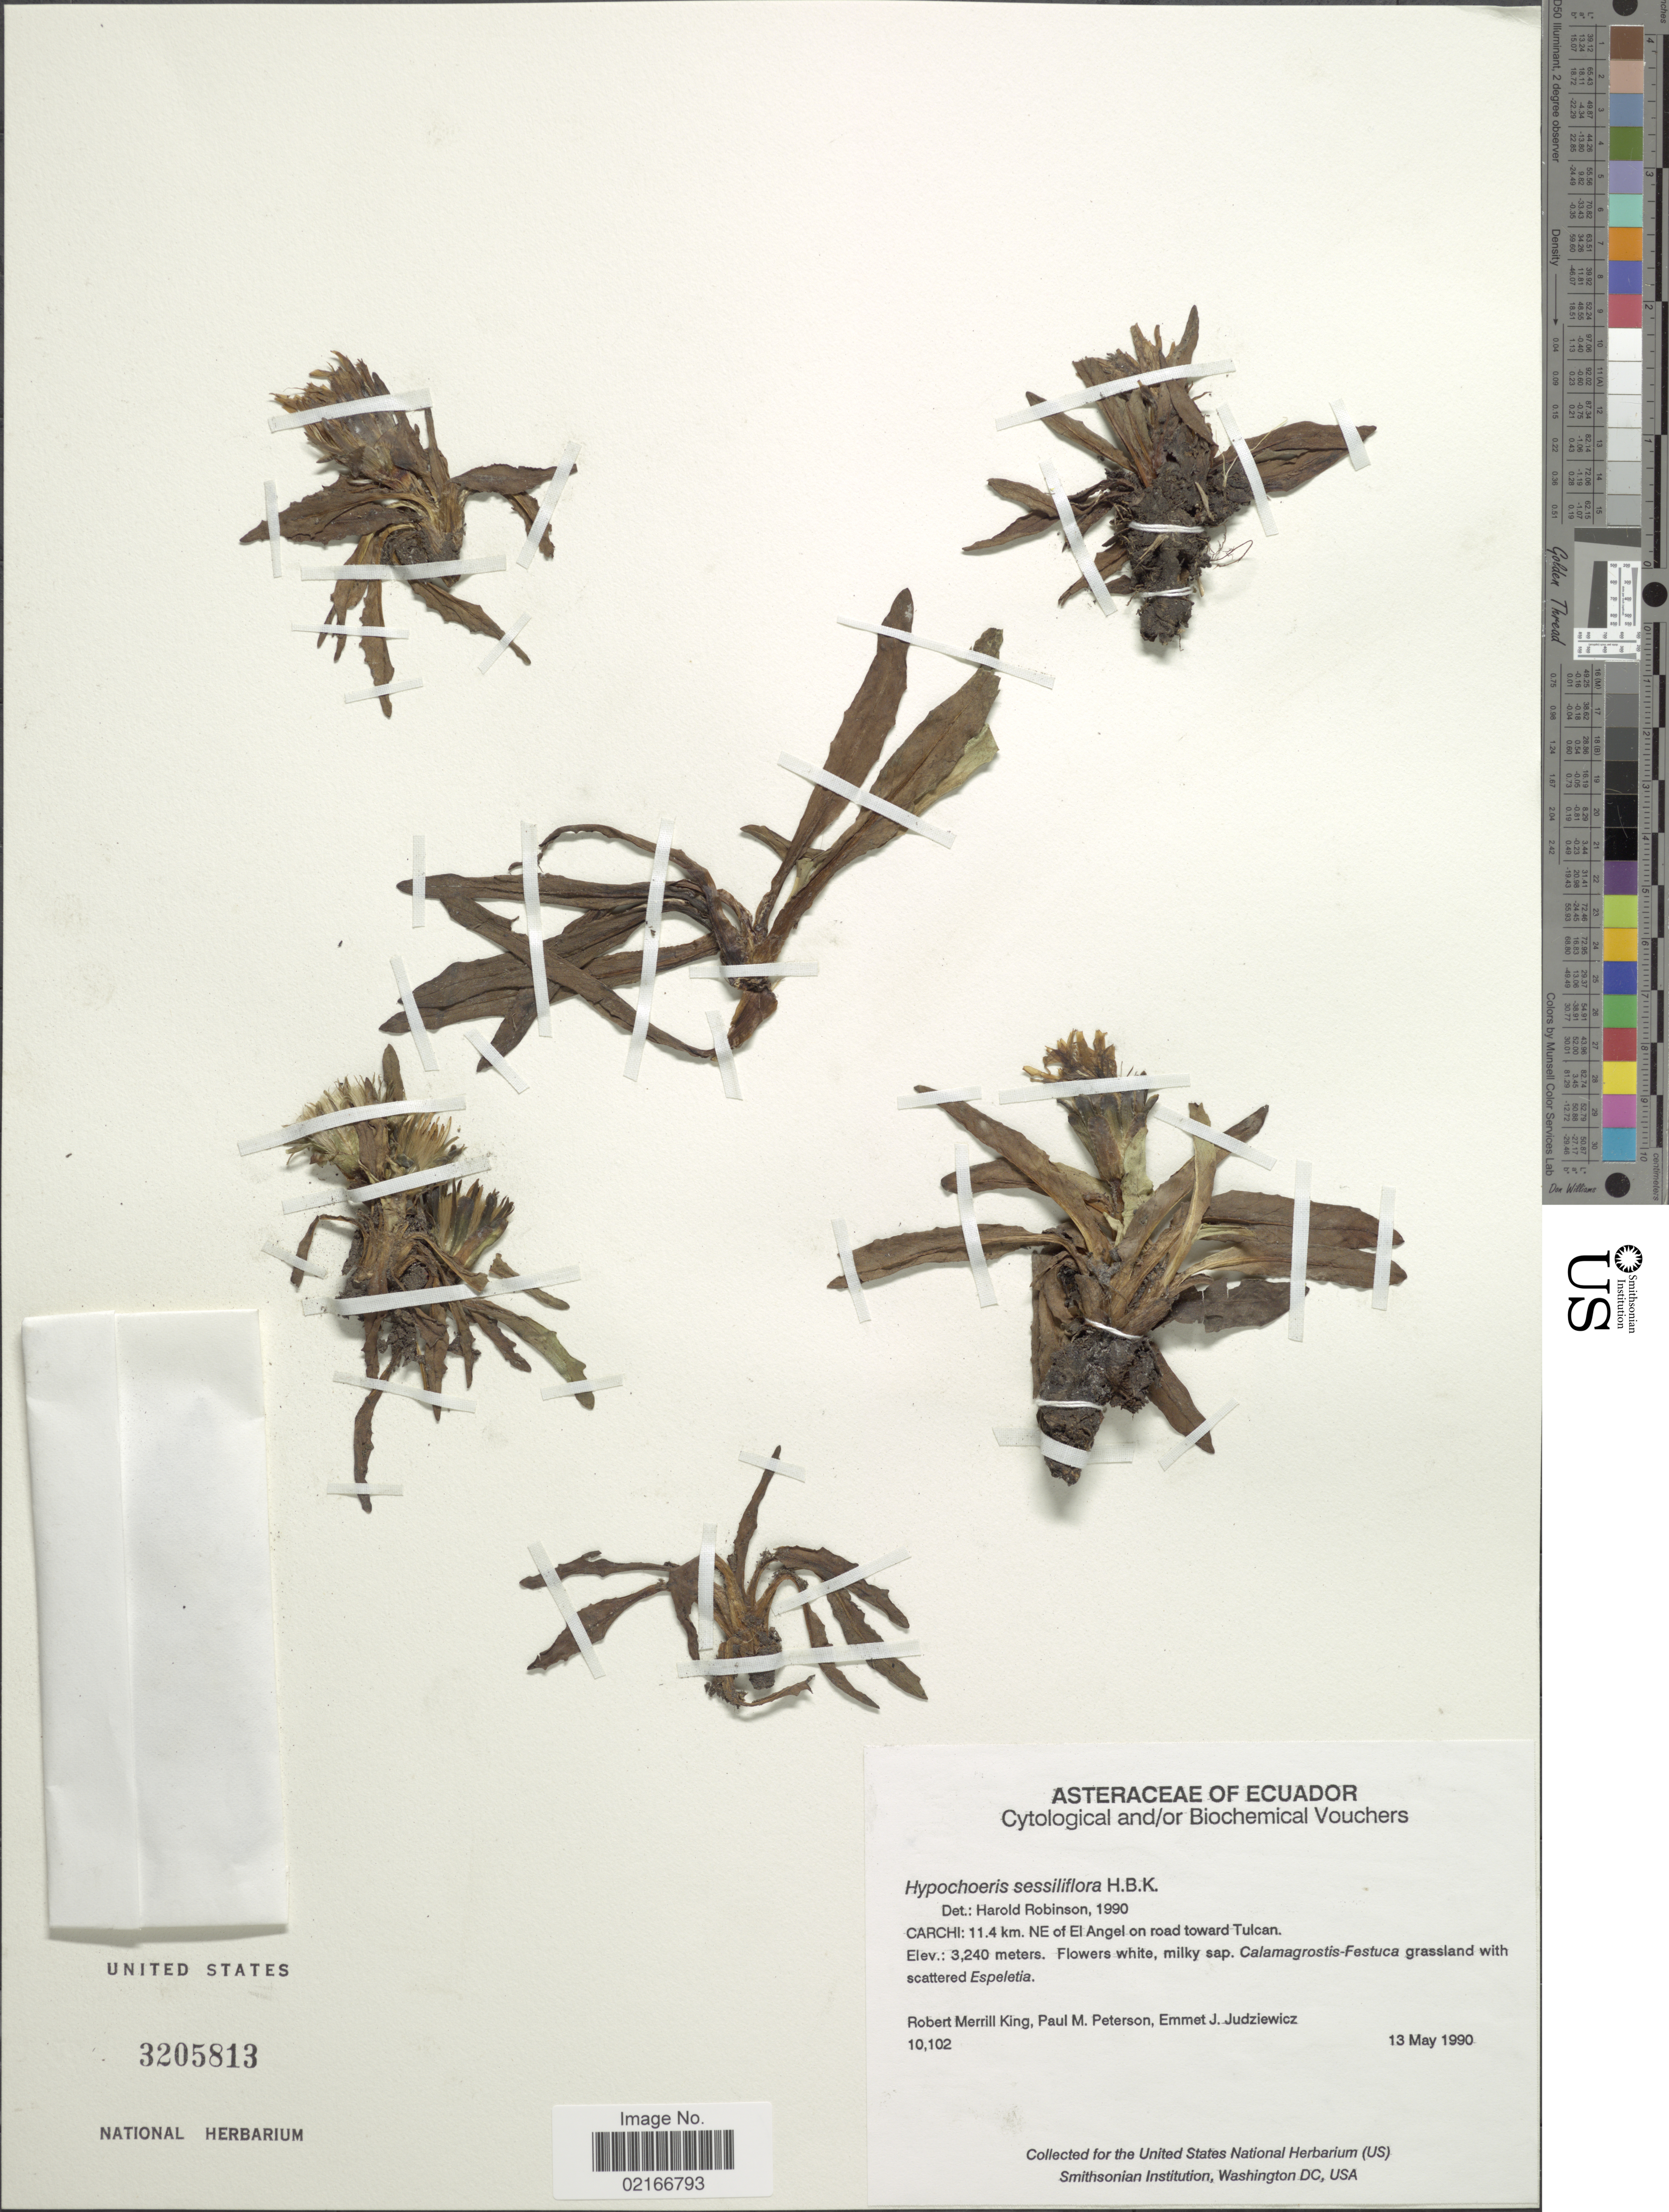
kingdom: Plantae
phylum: Tracheophyta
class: Magnoliopsida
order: Asterales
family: Asteraceae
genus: Hypochaeris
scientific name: Hypochaeris sessiflora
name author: Kunth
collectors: R. M. King, P. M. Peterson & E. J. Judziewicz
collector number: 10102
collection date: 1990-05-13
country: Ecuador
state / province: Carchi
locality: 11.4 km. NE of El Angel on road toward Tulcan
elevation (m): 3240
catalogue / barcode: US 3205813